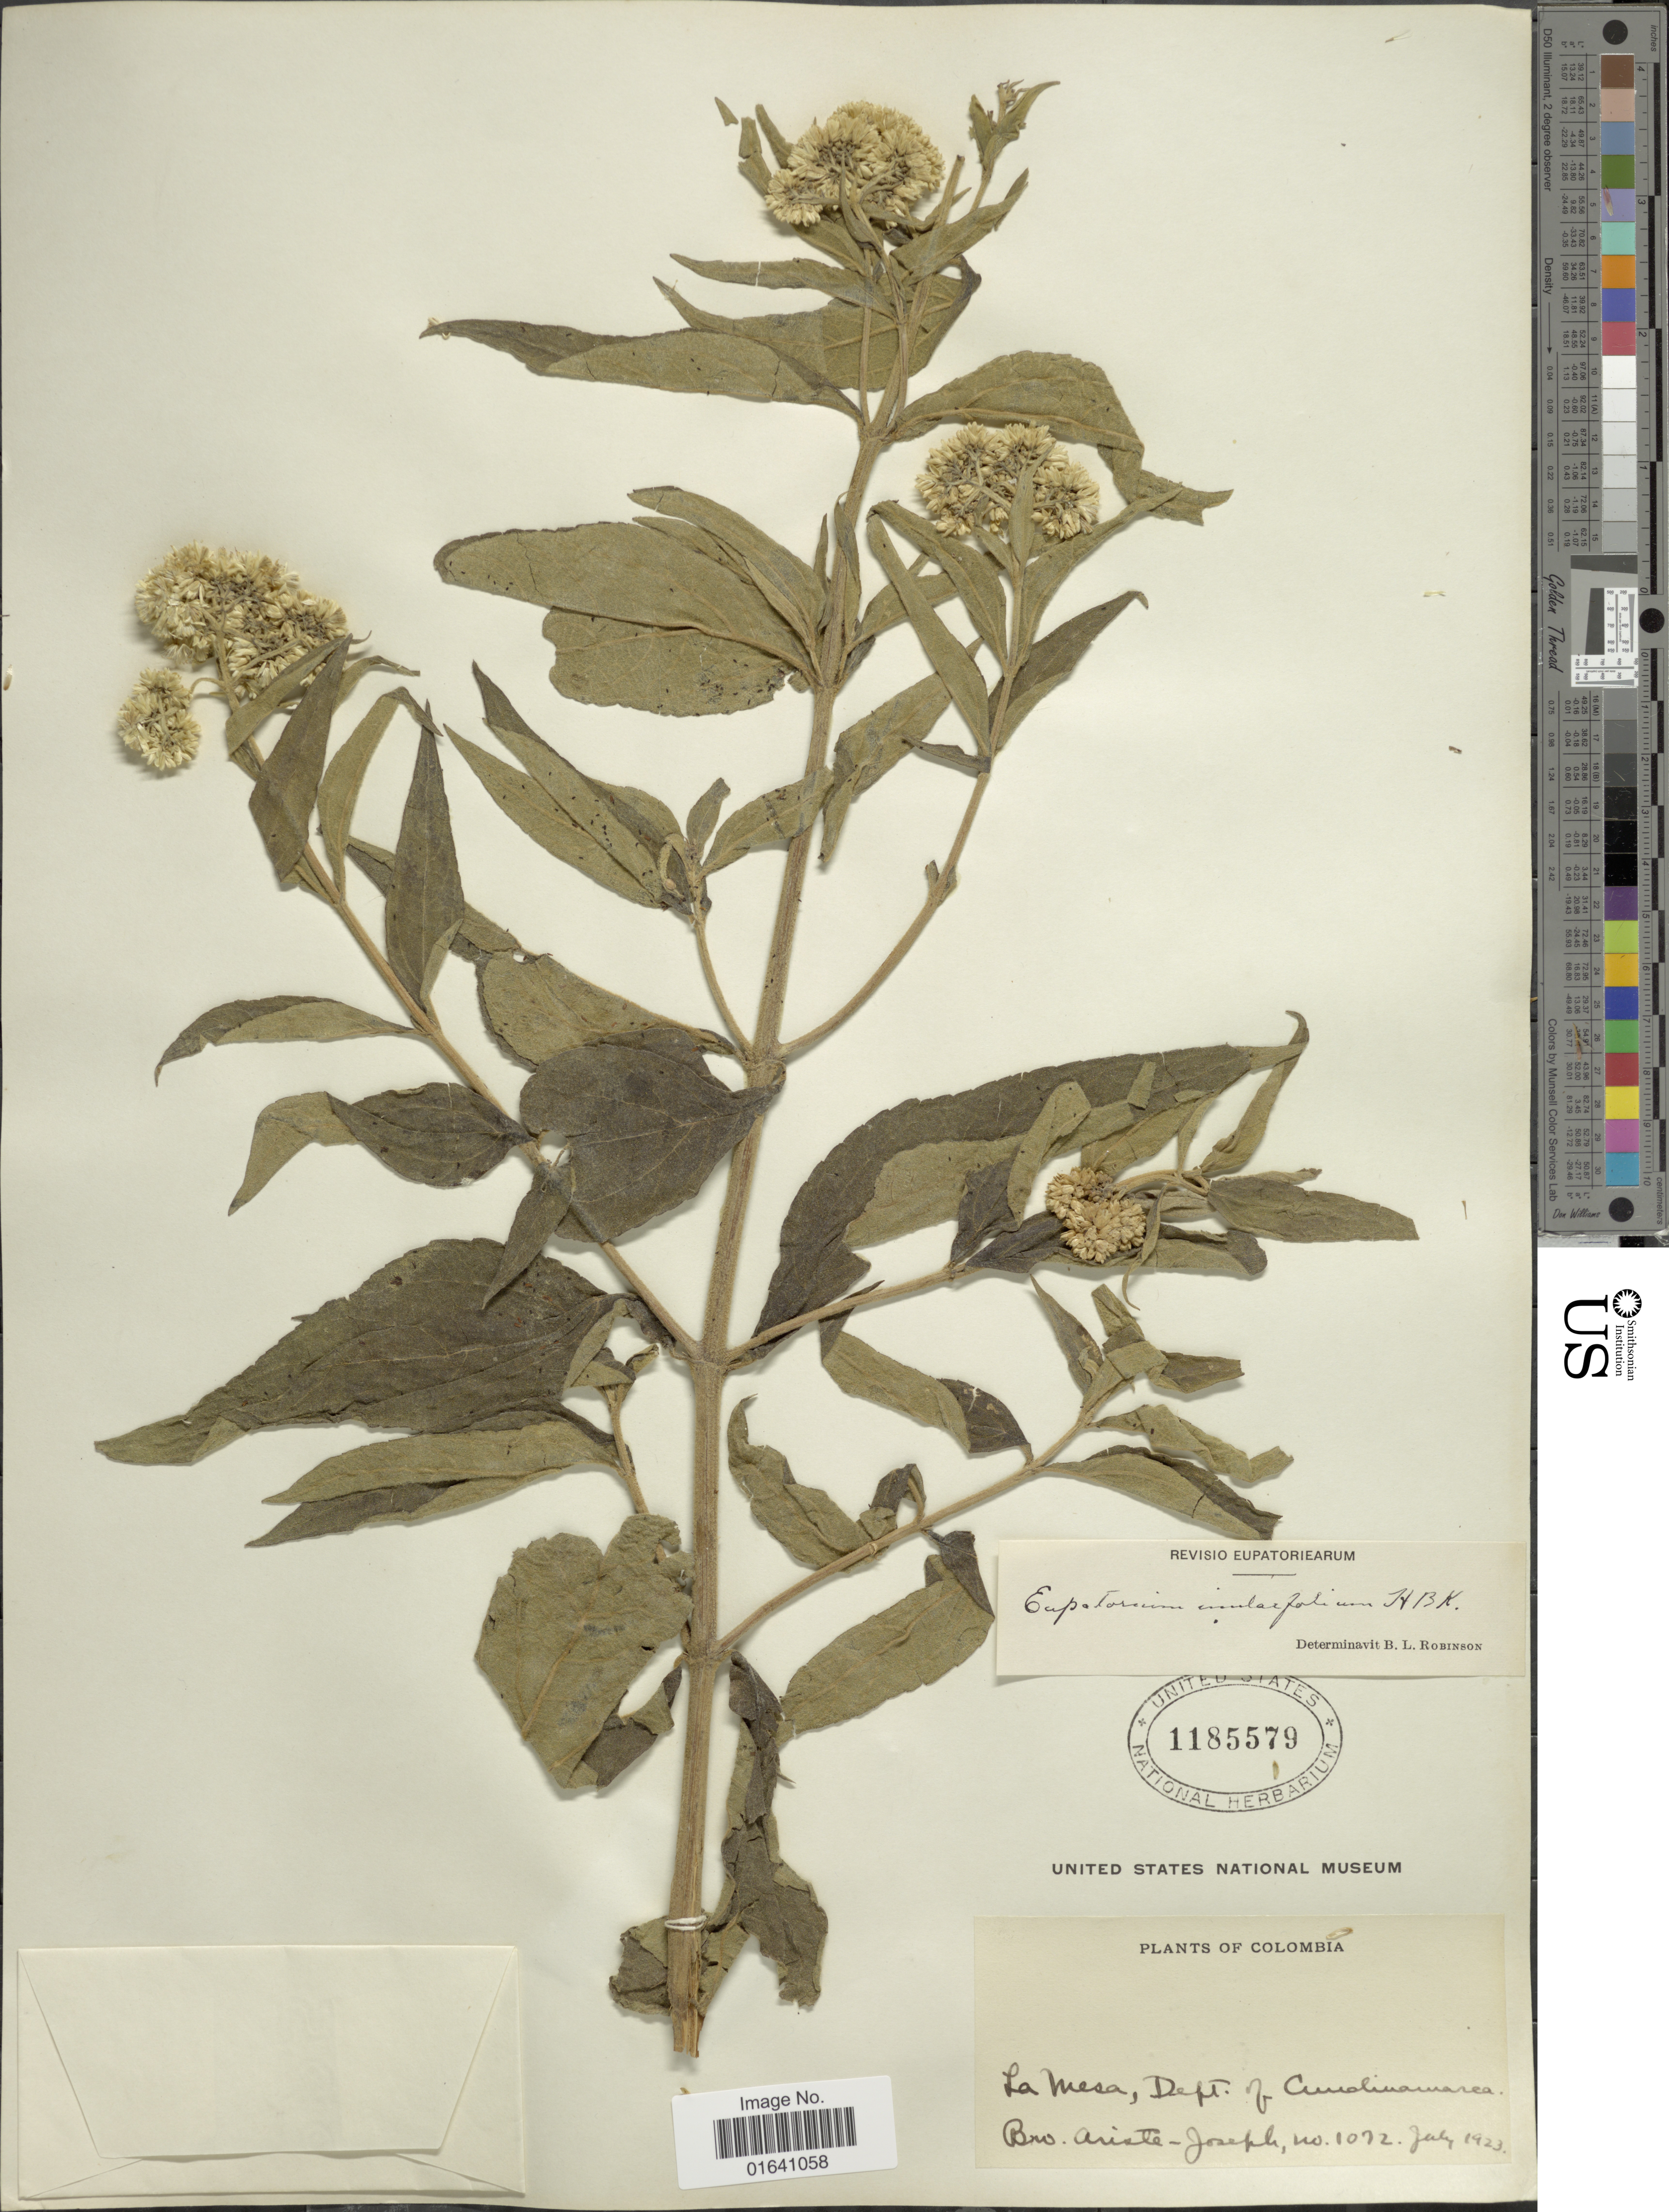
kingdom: Plantae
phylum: Tracheophyta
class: Magnoliopsida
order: Asterales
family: Asteraceae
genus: Austroeupatorium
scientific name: Austroeupatorium inulaefolium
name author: (Kunth) R.M. King & H. Rob.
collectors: Bro. Ariste-Joseph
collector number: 1072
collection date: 1923-07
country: Colombia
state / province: Cundinamarca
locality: La Mesa, Dept. of Cundinamarca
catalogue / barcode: US 1185579